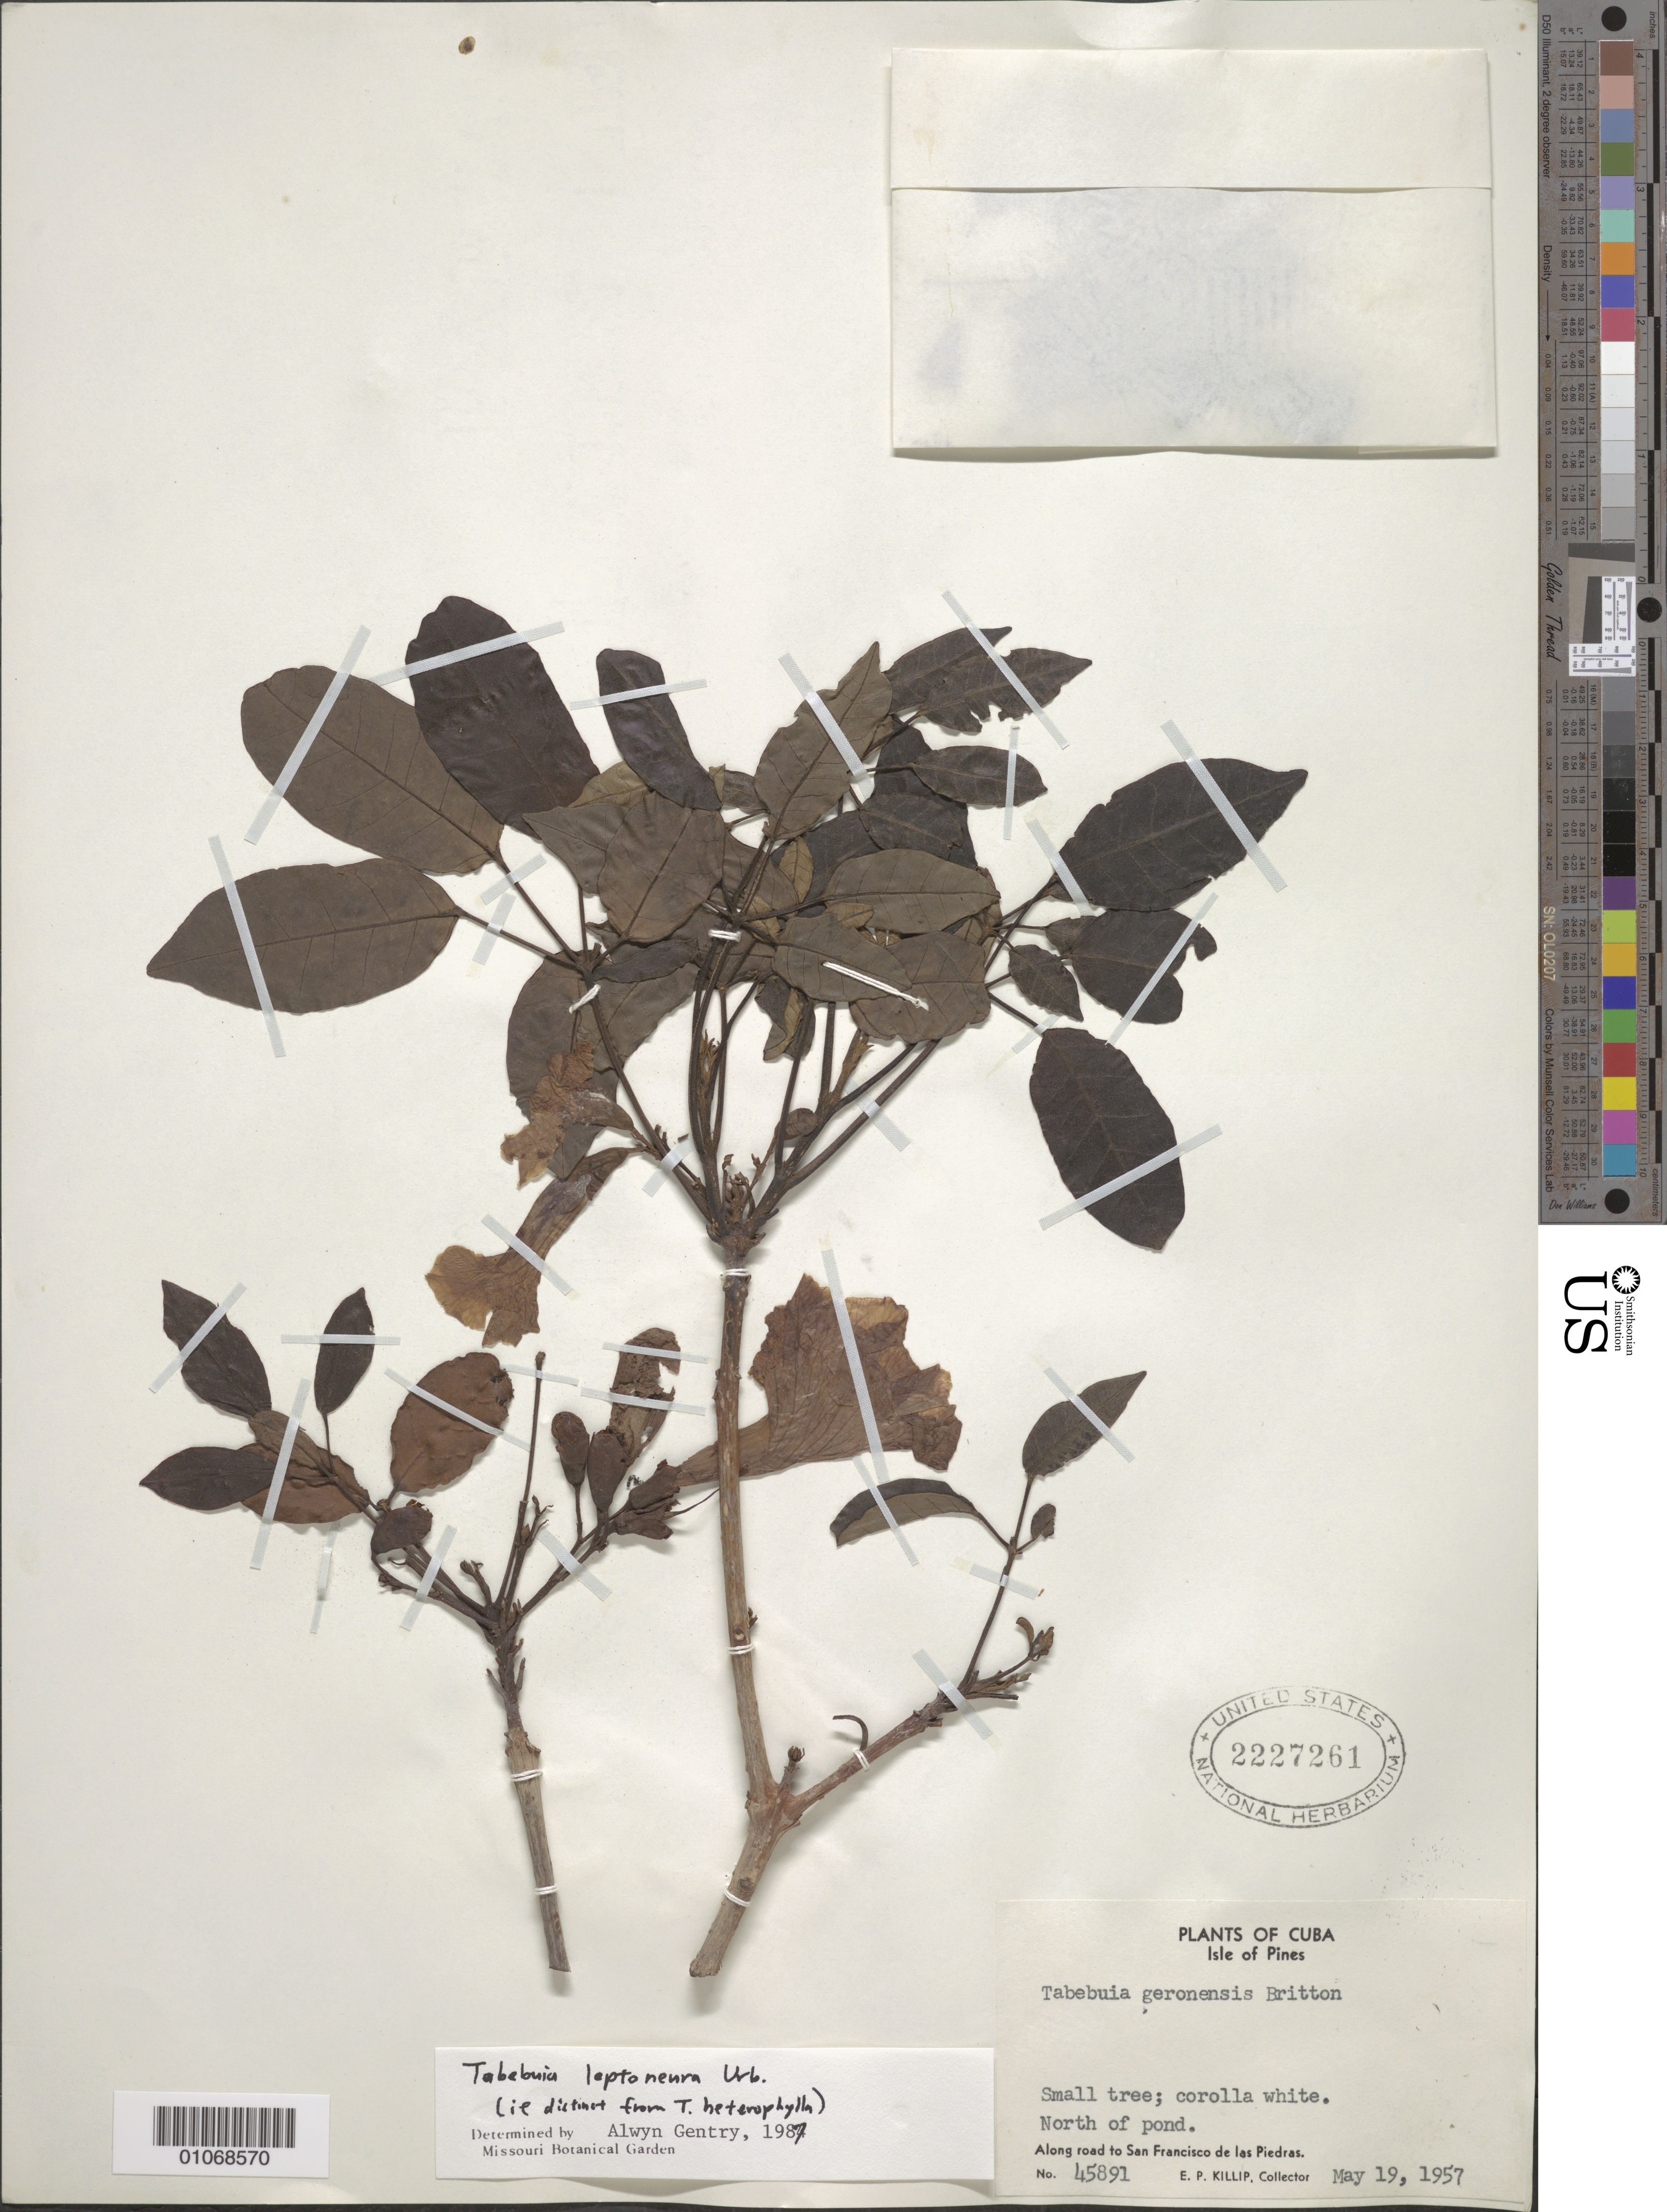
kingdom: Plantae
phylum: Tracheophyta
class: Magnoliopsida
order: Lamiales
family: Bignoniaceae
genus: Tabebuia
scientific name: Tabebuia leptoneura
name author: Urb.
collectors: A. H. Liogier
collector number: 6065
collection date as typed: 17 Nov 1956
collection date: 1956-11-17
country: Cuba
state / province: Pinar del Rio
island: Cuba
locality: Savannas: Laguna de Piedra Candelaria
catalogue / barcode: US 2227261